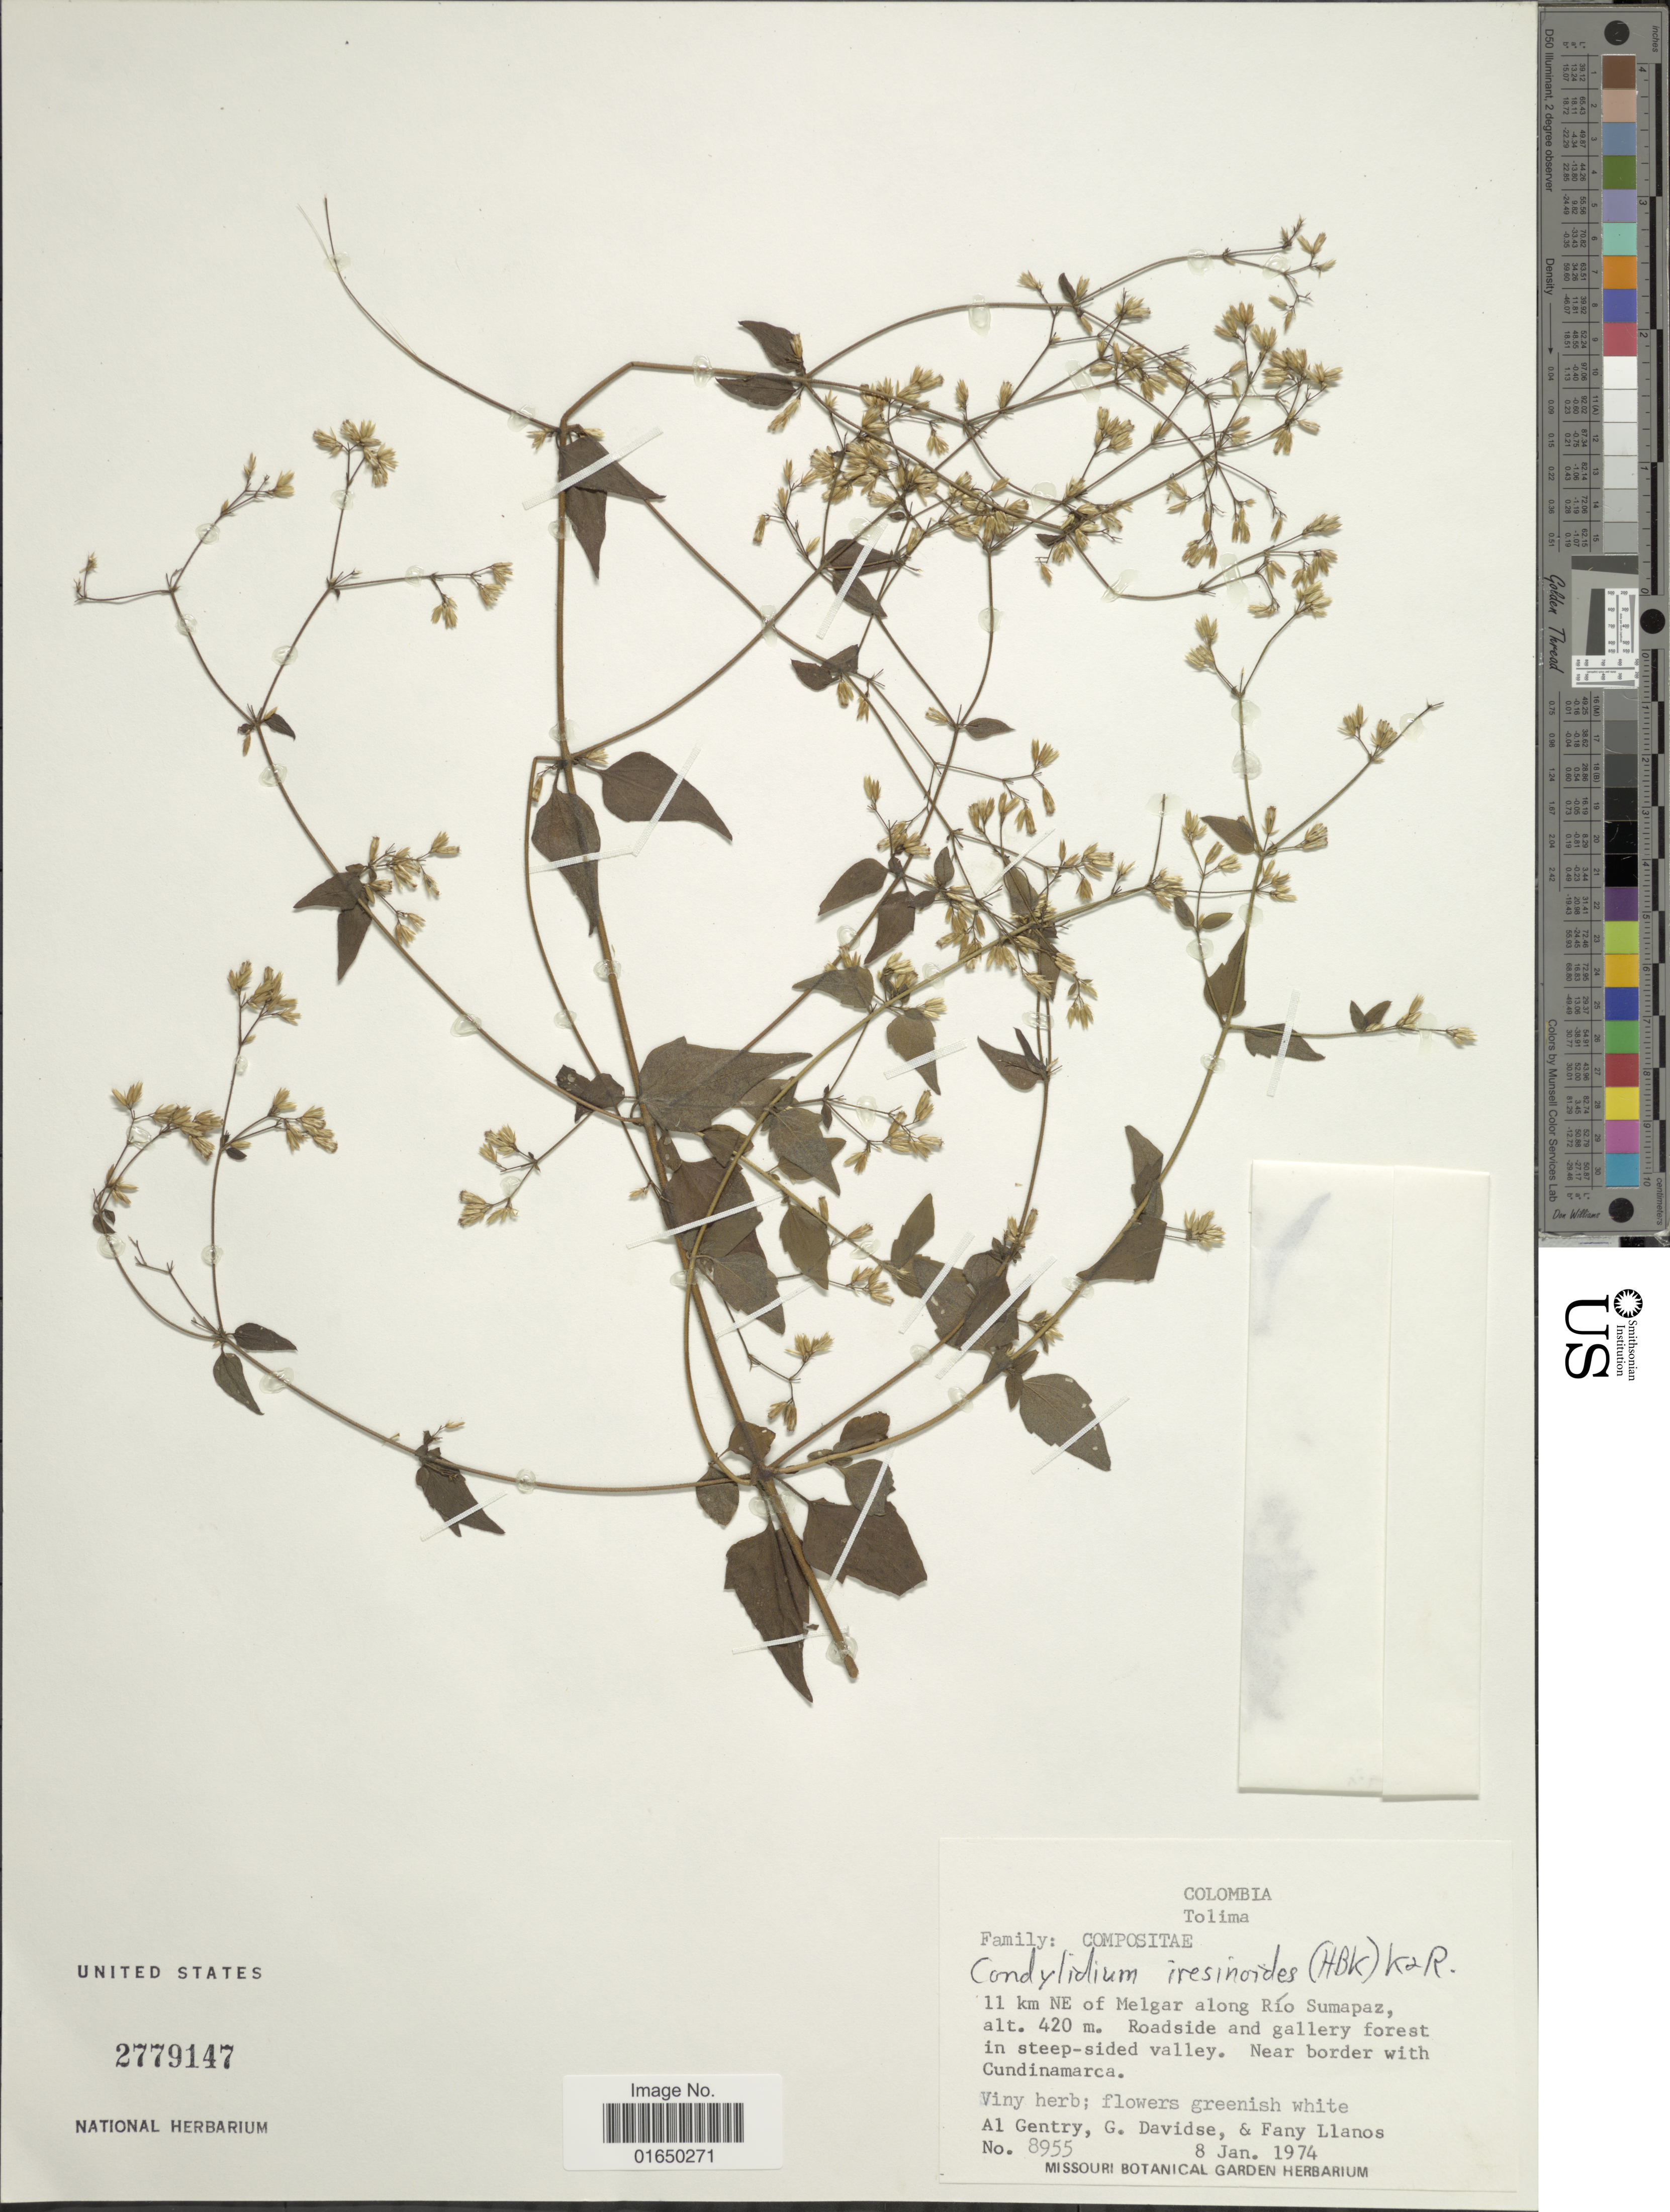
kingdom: Plantae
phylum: Tracheophyta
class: Magnoliopsida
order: Asterales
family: Asteraceae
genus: Condylidium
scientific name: Condylidium iresinoides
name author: (Kunth) R.M. King & H. Rob.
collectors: A. H. Gentry, G. Davidse & F. Llanos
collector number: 8955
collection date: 1974-01-08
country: Colombia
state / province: Tolima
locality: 11 km NE of Melgar along Río Sumapaz. Roadside and gallery forest in steep-sided valley. Near border with Cundinamarca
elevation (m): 420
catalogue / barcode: US 2779147